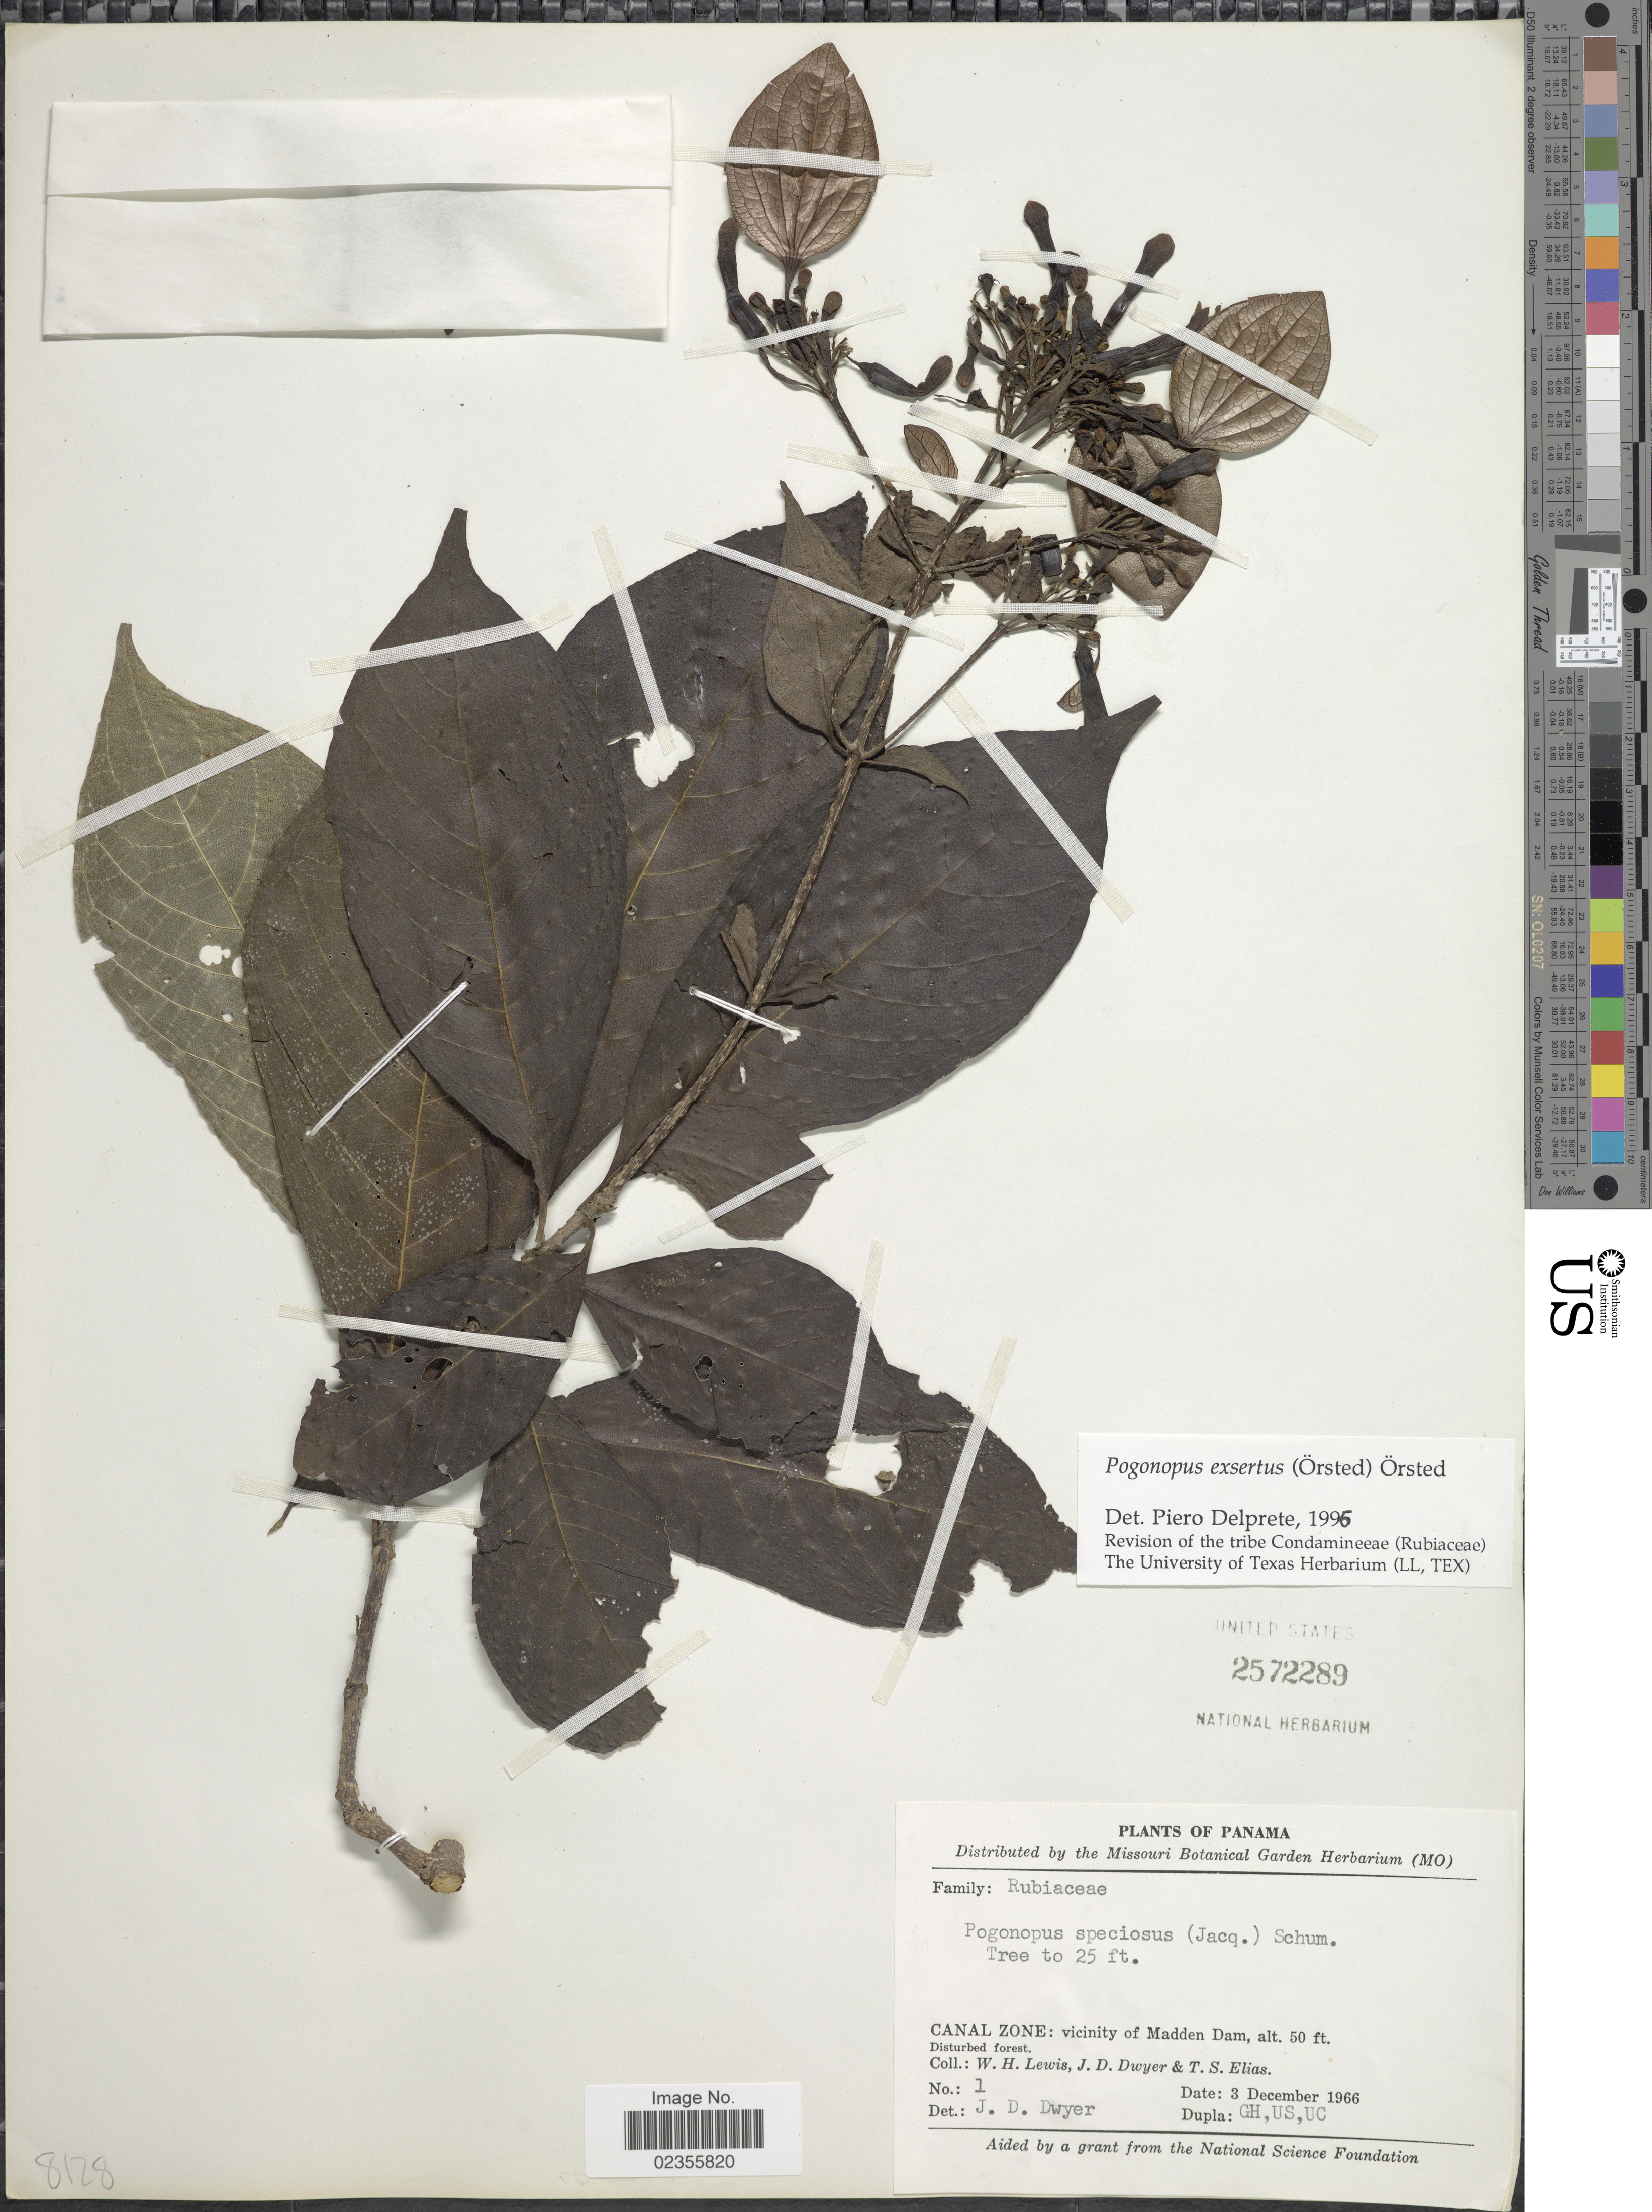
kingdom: Plantae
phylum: Tracheophyta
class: Magnoliopsida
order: Gentianales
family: Rubiaceae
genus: Pogonopus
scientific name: Pogonopus exsertus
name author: (Oerst.) Oerst.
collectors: W. H. Lewis, J. D. Dwyer & T. S. Elias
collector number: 1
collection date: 1966-12-03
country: Panama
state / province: Colón / Panamá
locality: Canal Zone: vicinity of Madden Dam.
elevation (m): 15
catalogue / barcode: US 2572289